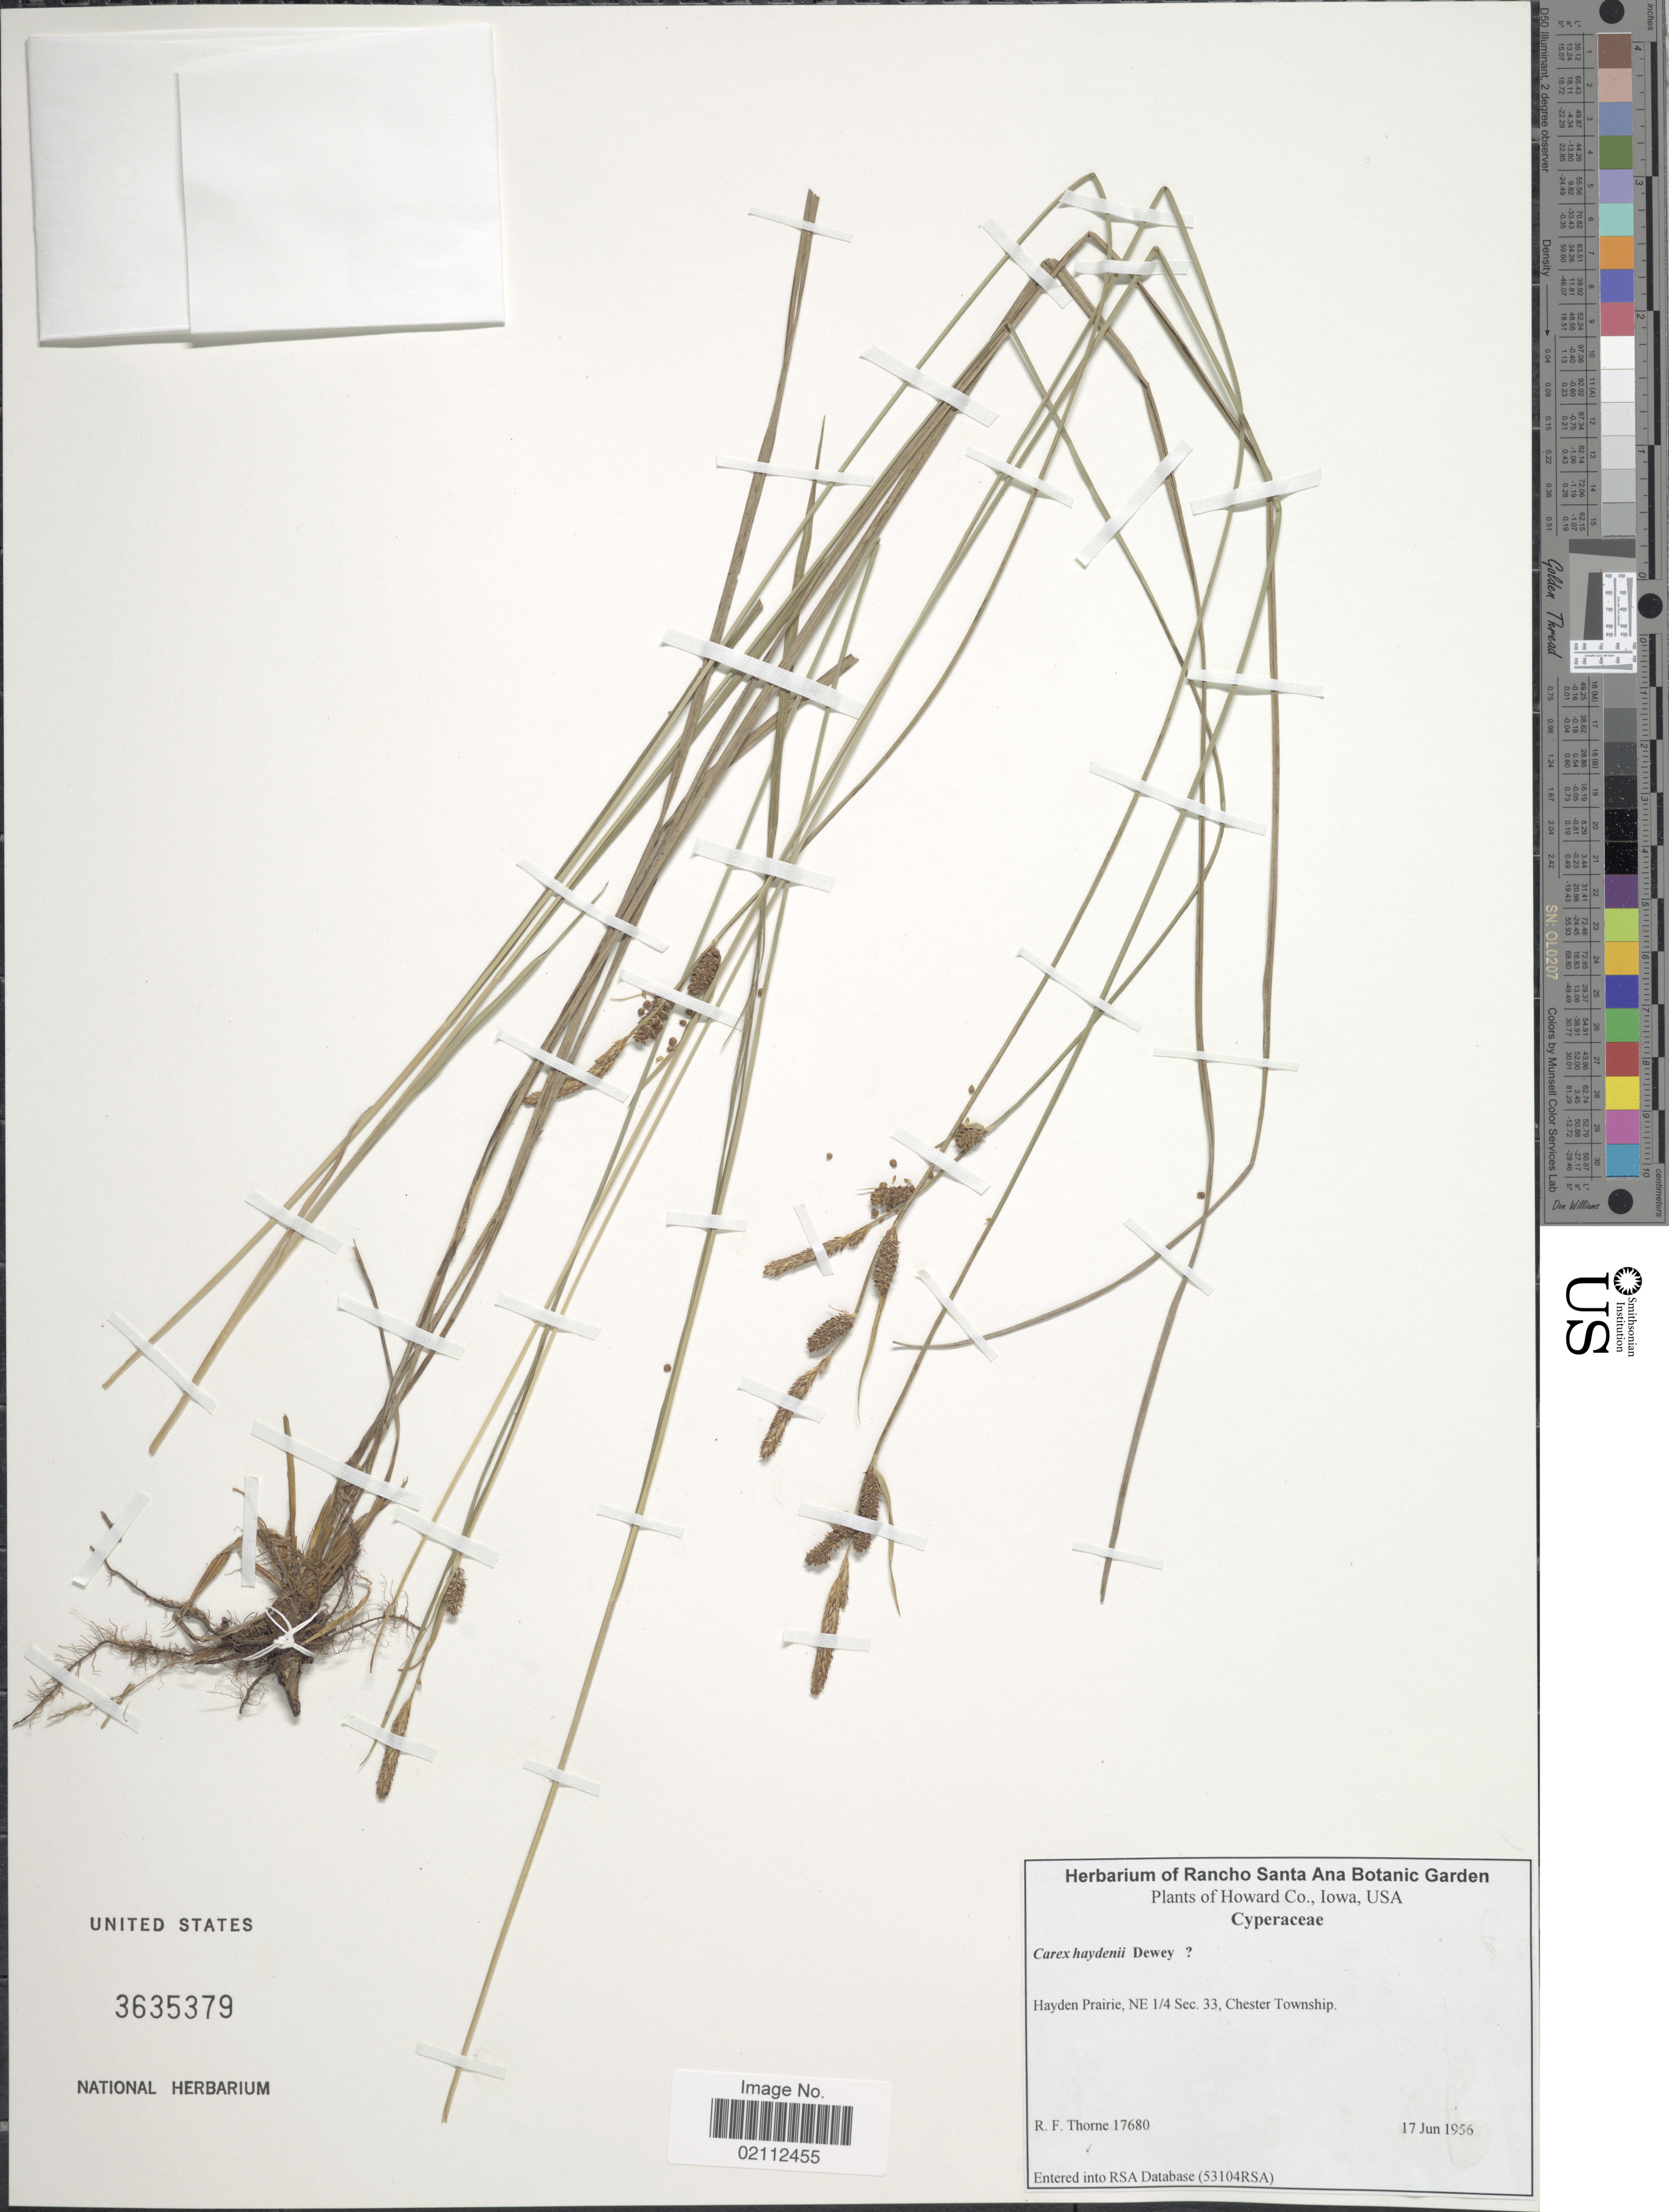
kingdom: Plantae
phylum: Tracheophyta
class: Liliopsida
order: Poales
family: Cyperaceae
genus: Carex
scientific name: Carex haydenii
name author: Dewey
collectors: R. F. Thorne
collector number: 17680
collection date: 1956-06-17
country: United States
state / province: Iowa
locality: Howard Co. Hayden Prairie, NE 1/4 Sec. 33, Chester Township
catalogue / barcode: US 3635379